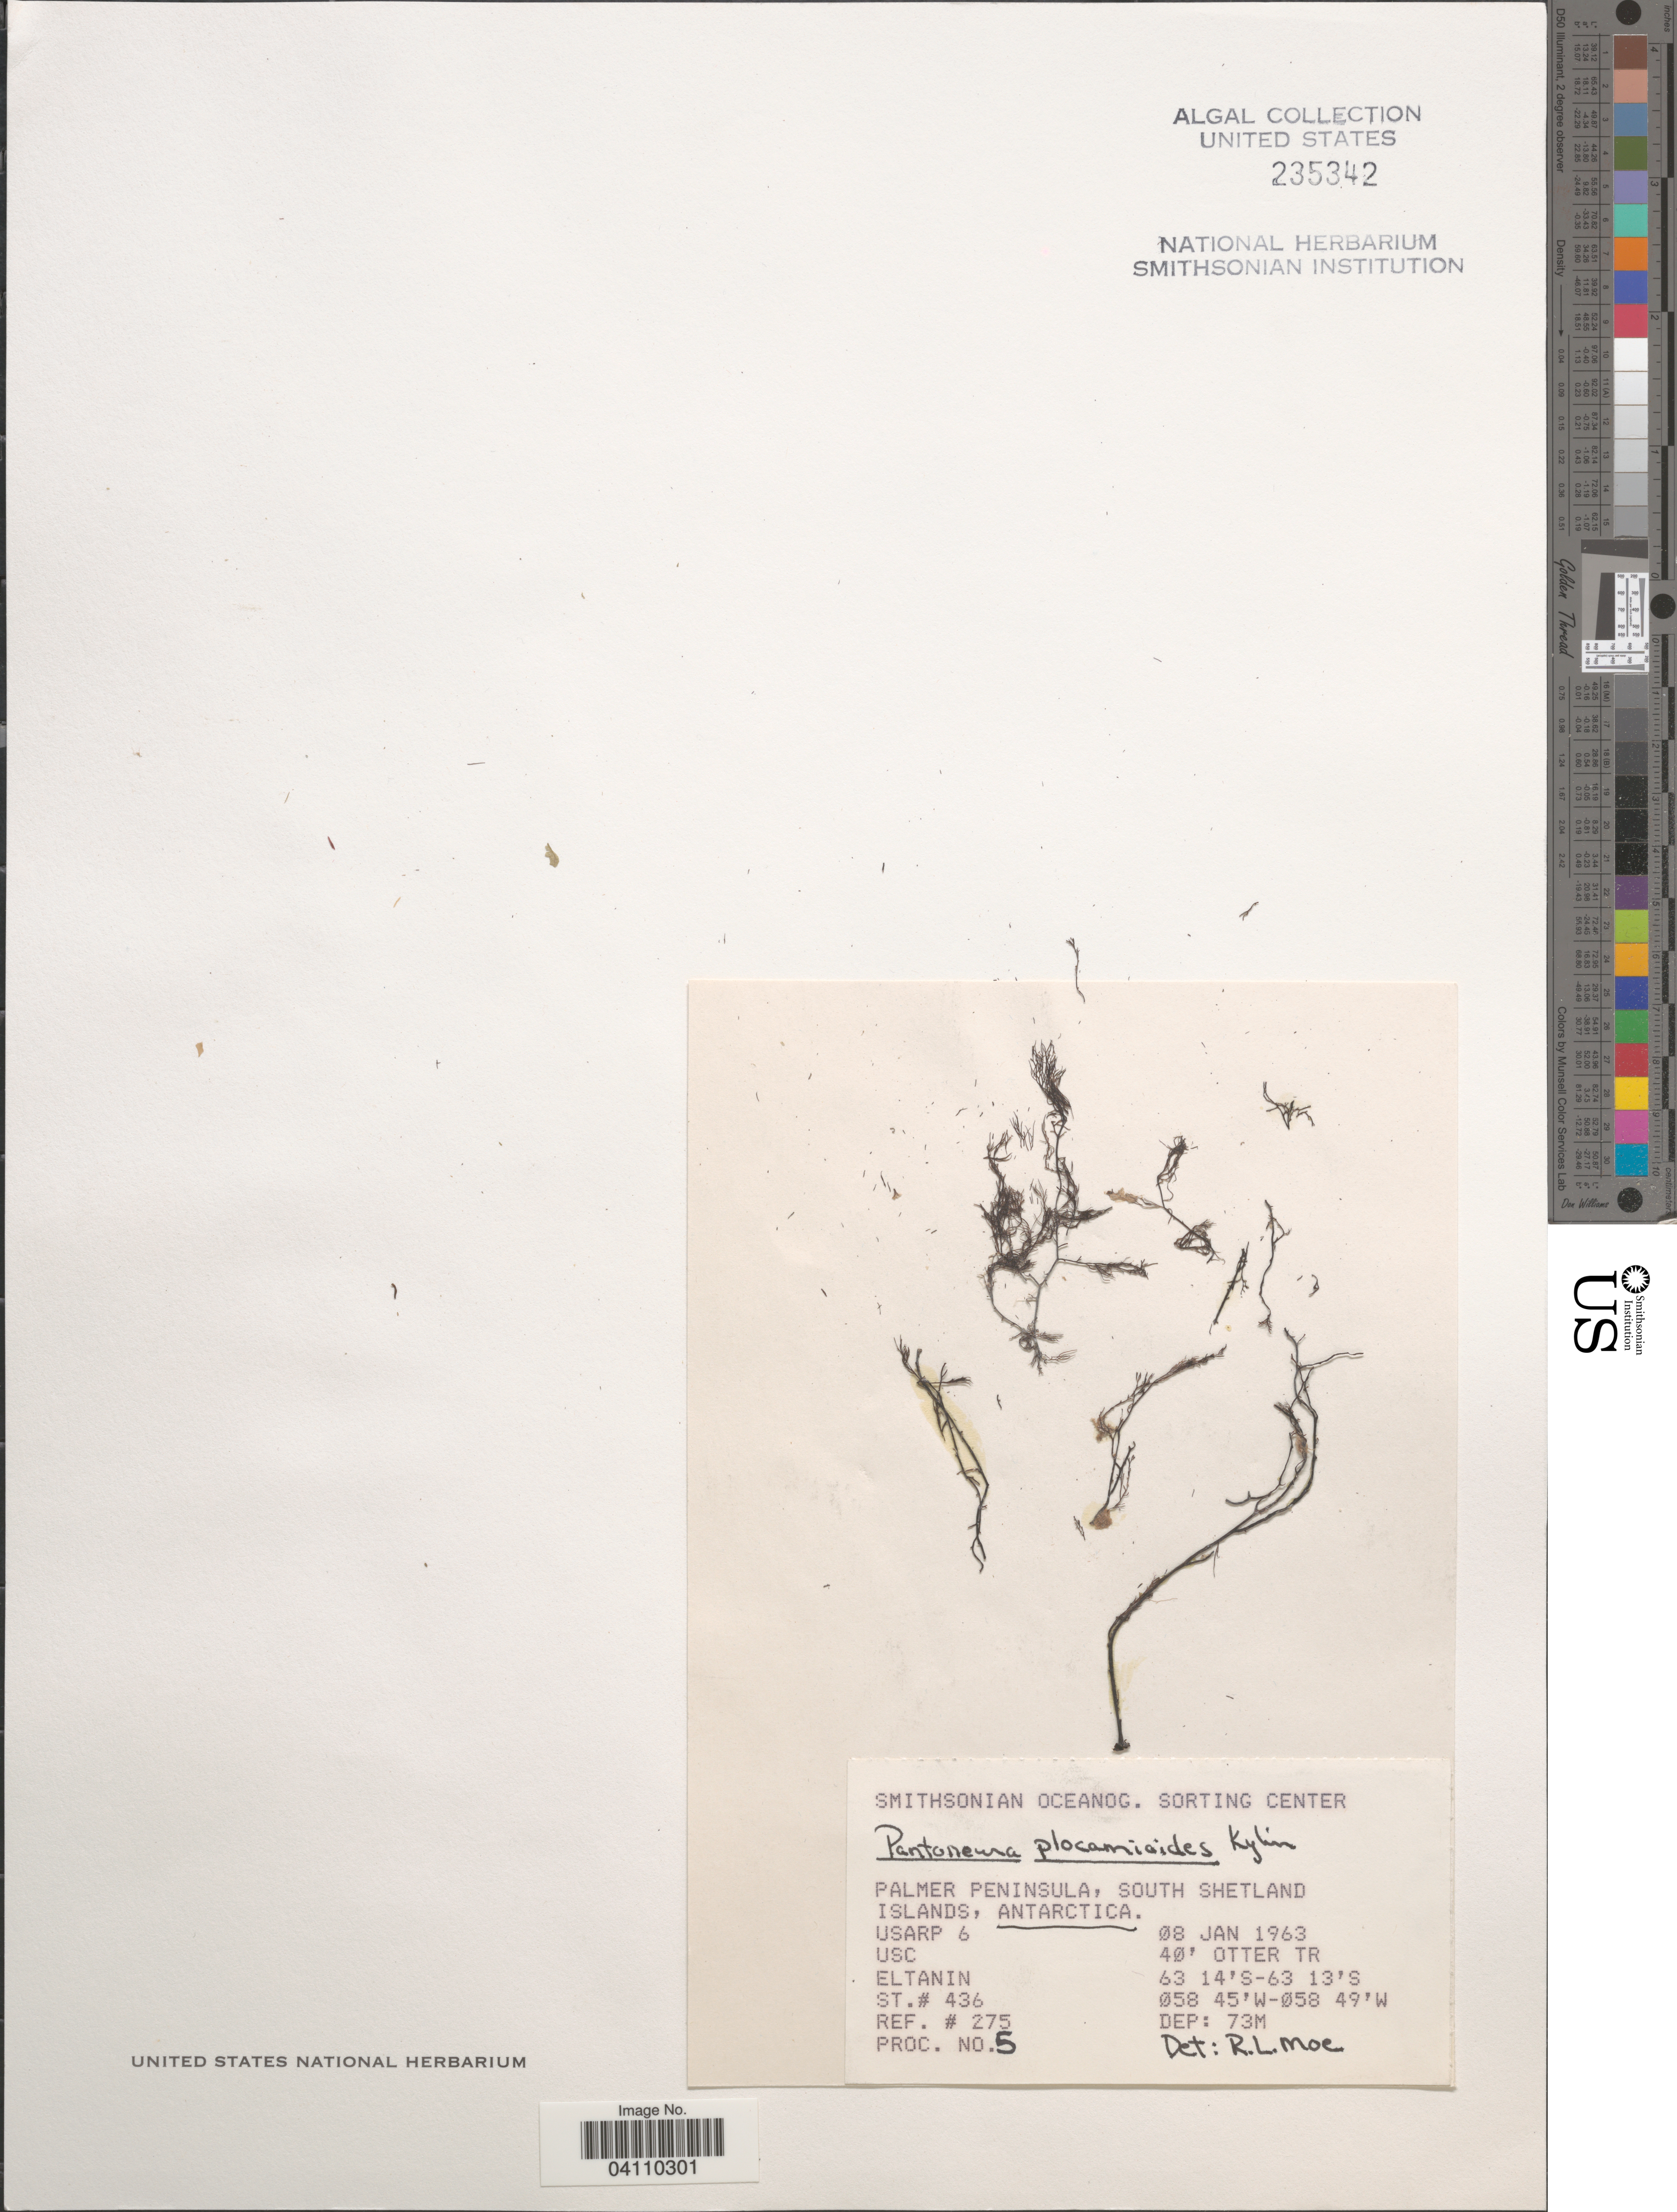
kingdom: Plantae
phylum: Rhodophyta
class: Florideophyceae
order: Ceramiales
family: Delesseriaceae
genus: Pantoneura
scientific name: Pantoneura plocamioides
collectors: Smithsonian Oceanographic Sorting Center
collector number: Proc. 5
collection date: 1963-01-08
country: Antarctica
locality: Palmer Peninsula, South Shetland Islands.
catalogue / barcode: US 235342